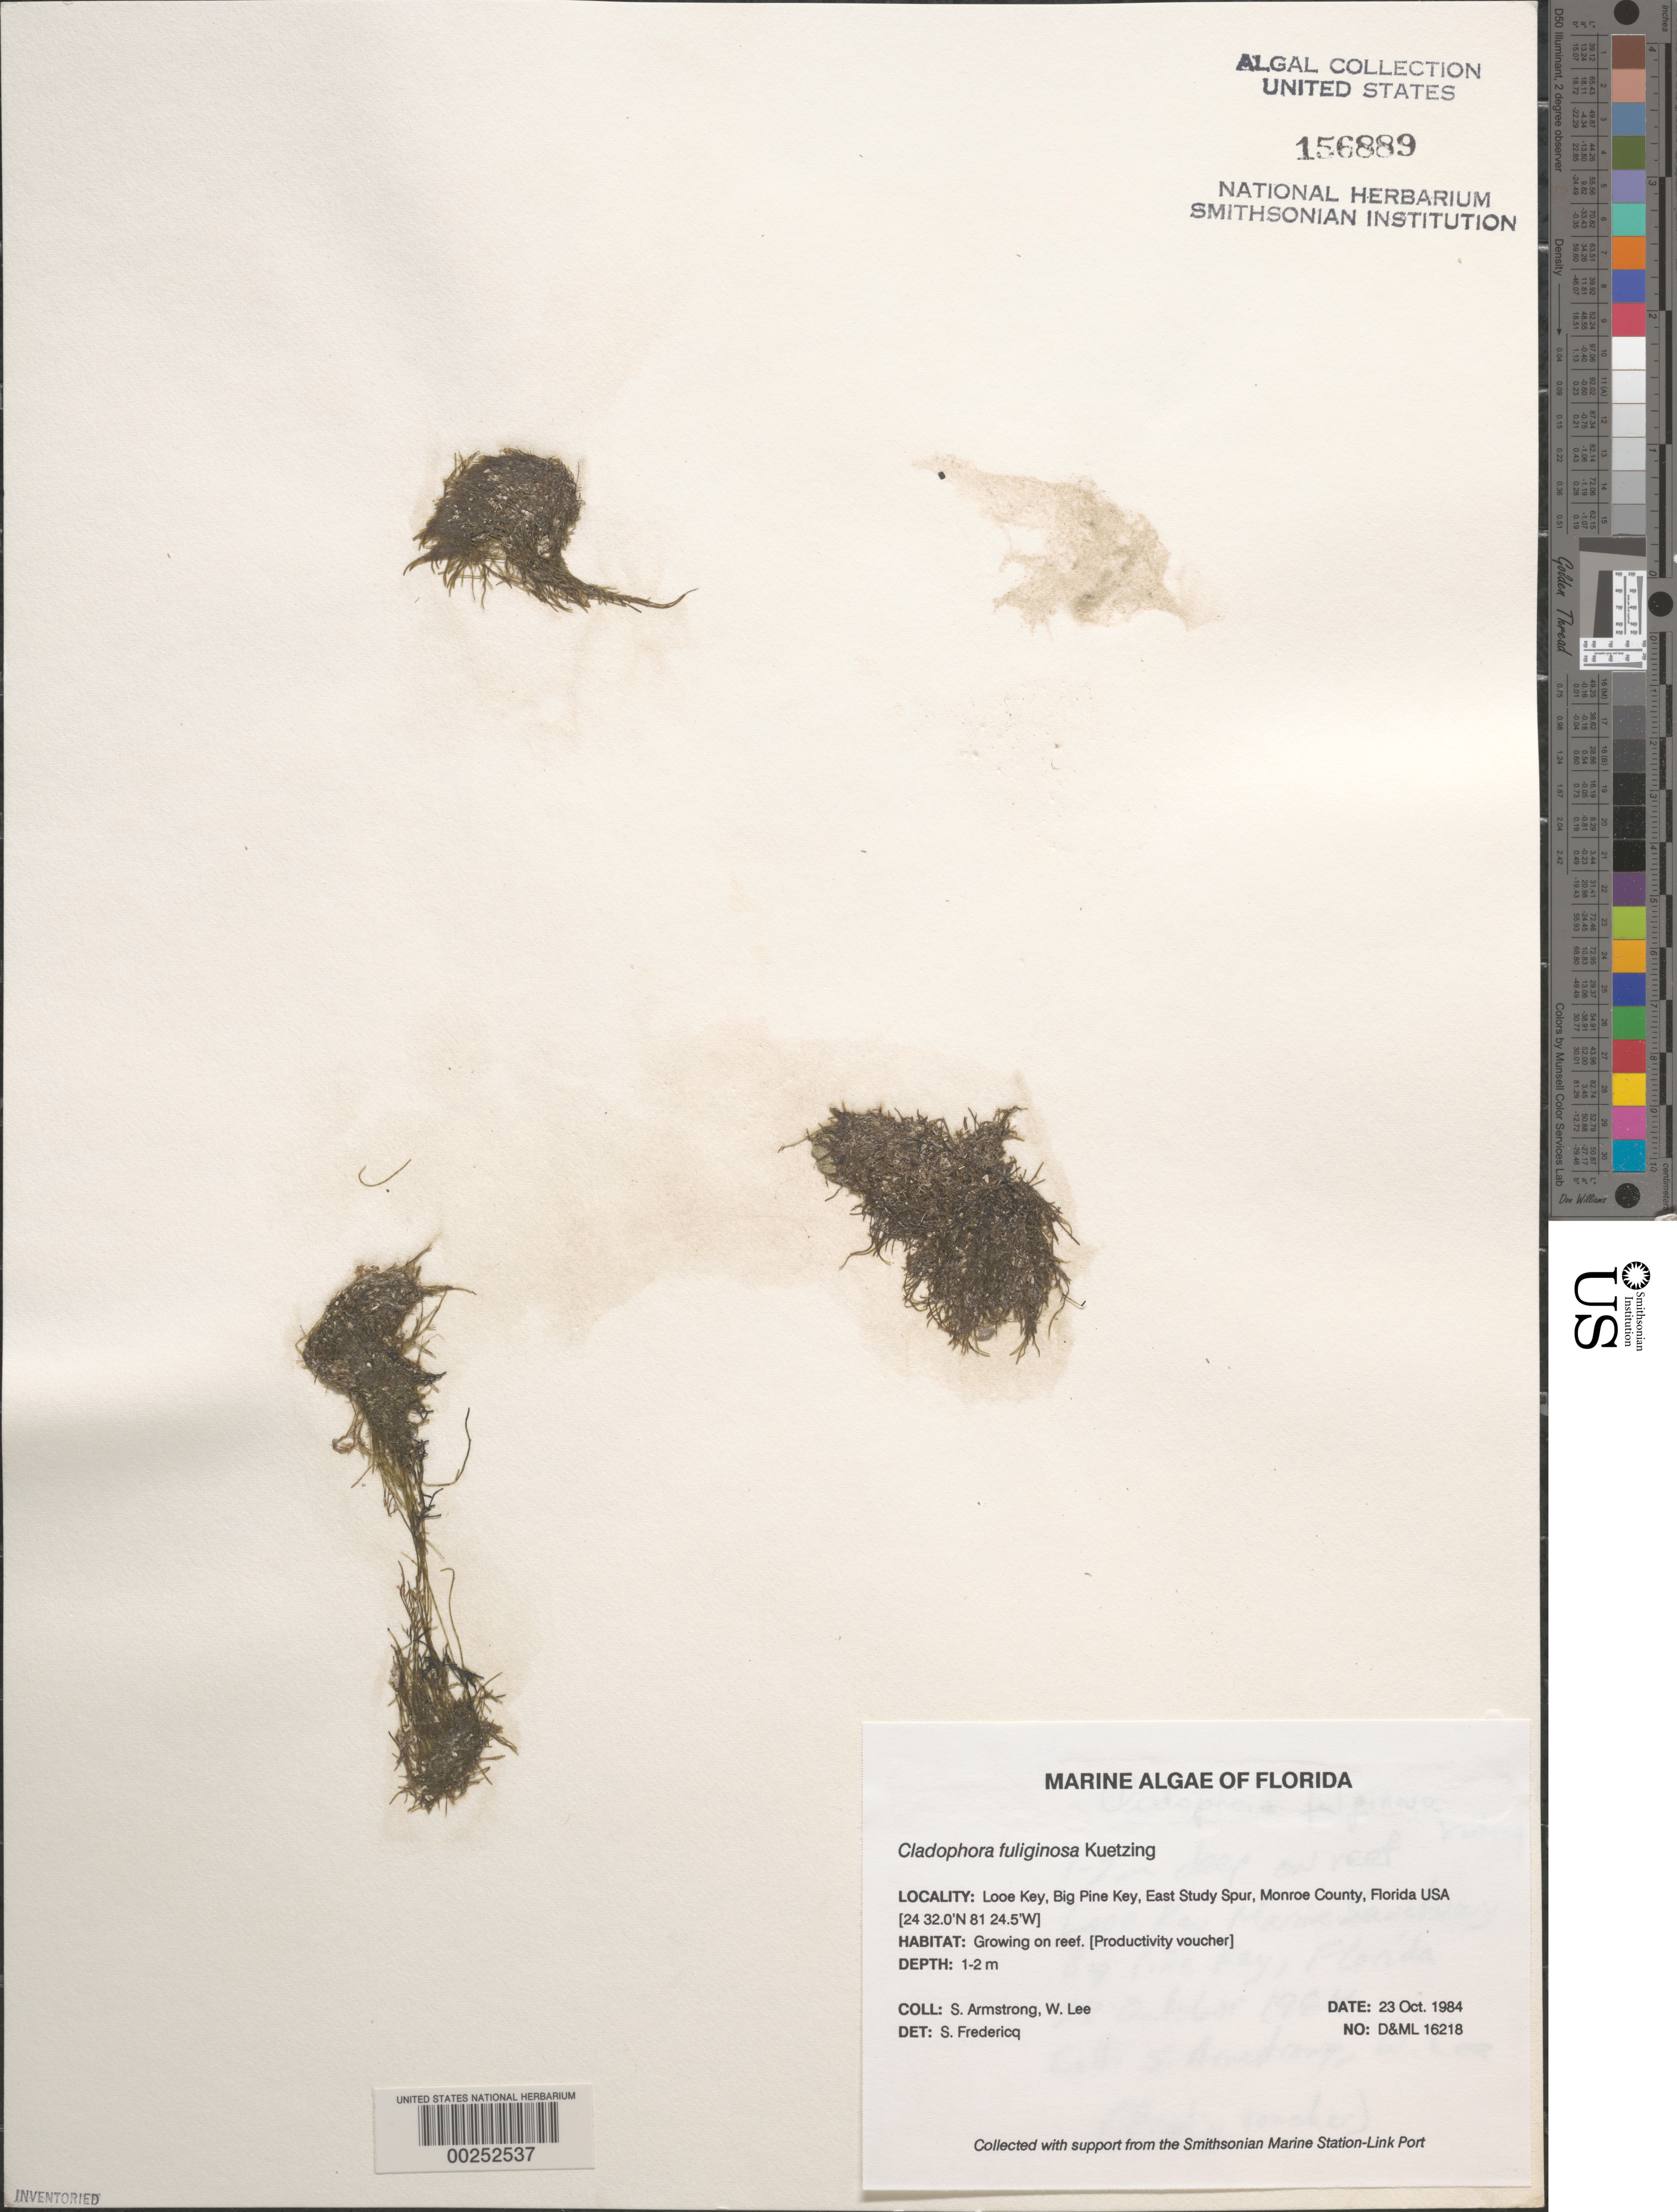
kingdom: Plantae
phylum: Chlorophyta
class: Ulvophyceae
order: Cladophorales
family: Cladophoraceae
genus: Cladophora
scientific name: Cladophora fuliginosa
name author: Kütz.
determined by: Fredericq, S.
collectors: S. Armstrong & W. Lee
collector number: D&ML 16218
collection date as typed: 23 Oct 1984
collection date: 1984-10-23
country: United States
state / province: Florida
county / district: Monroe County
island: Looe Key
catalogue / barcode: US 156889